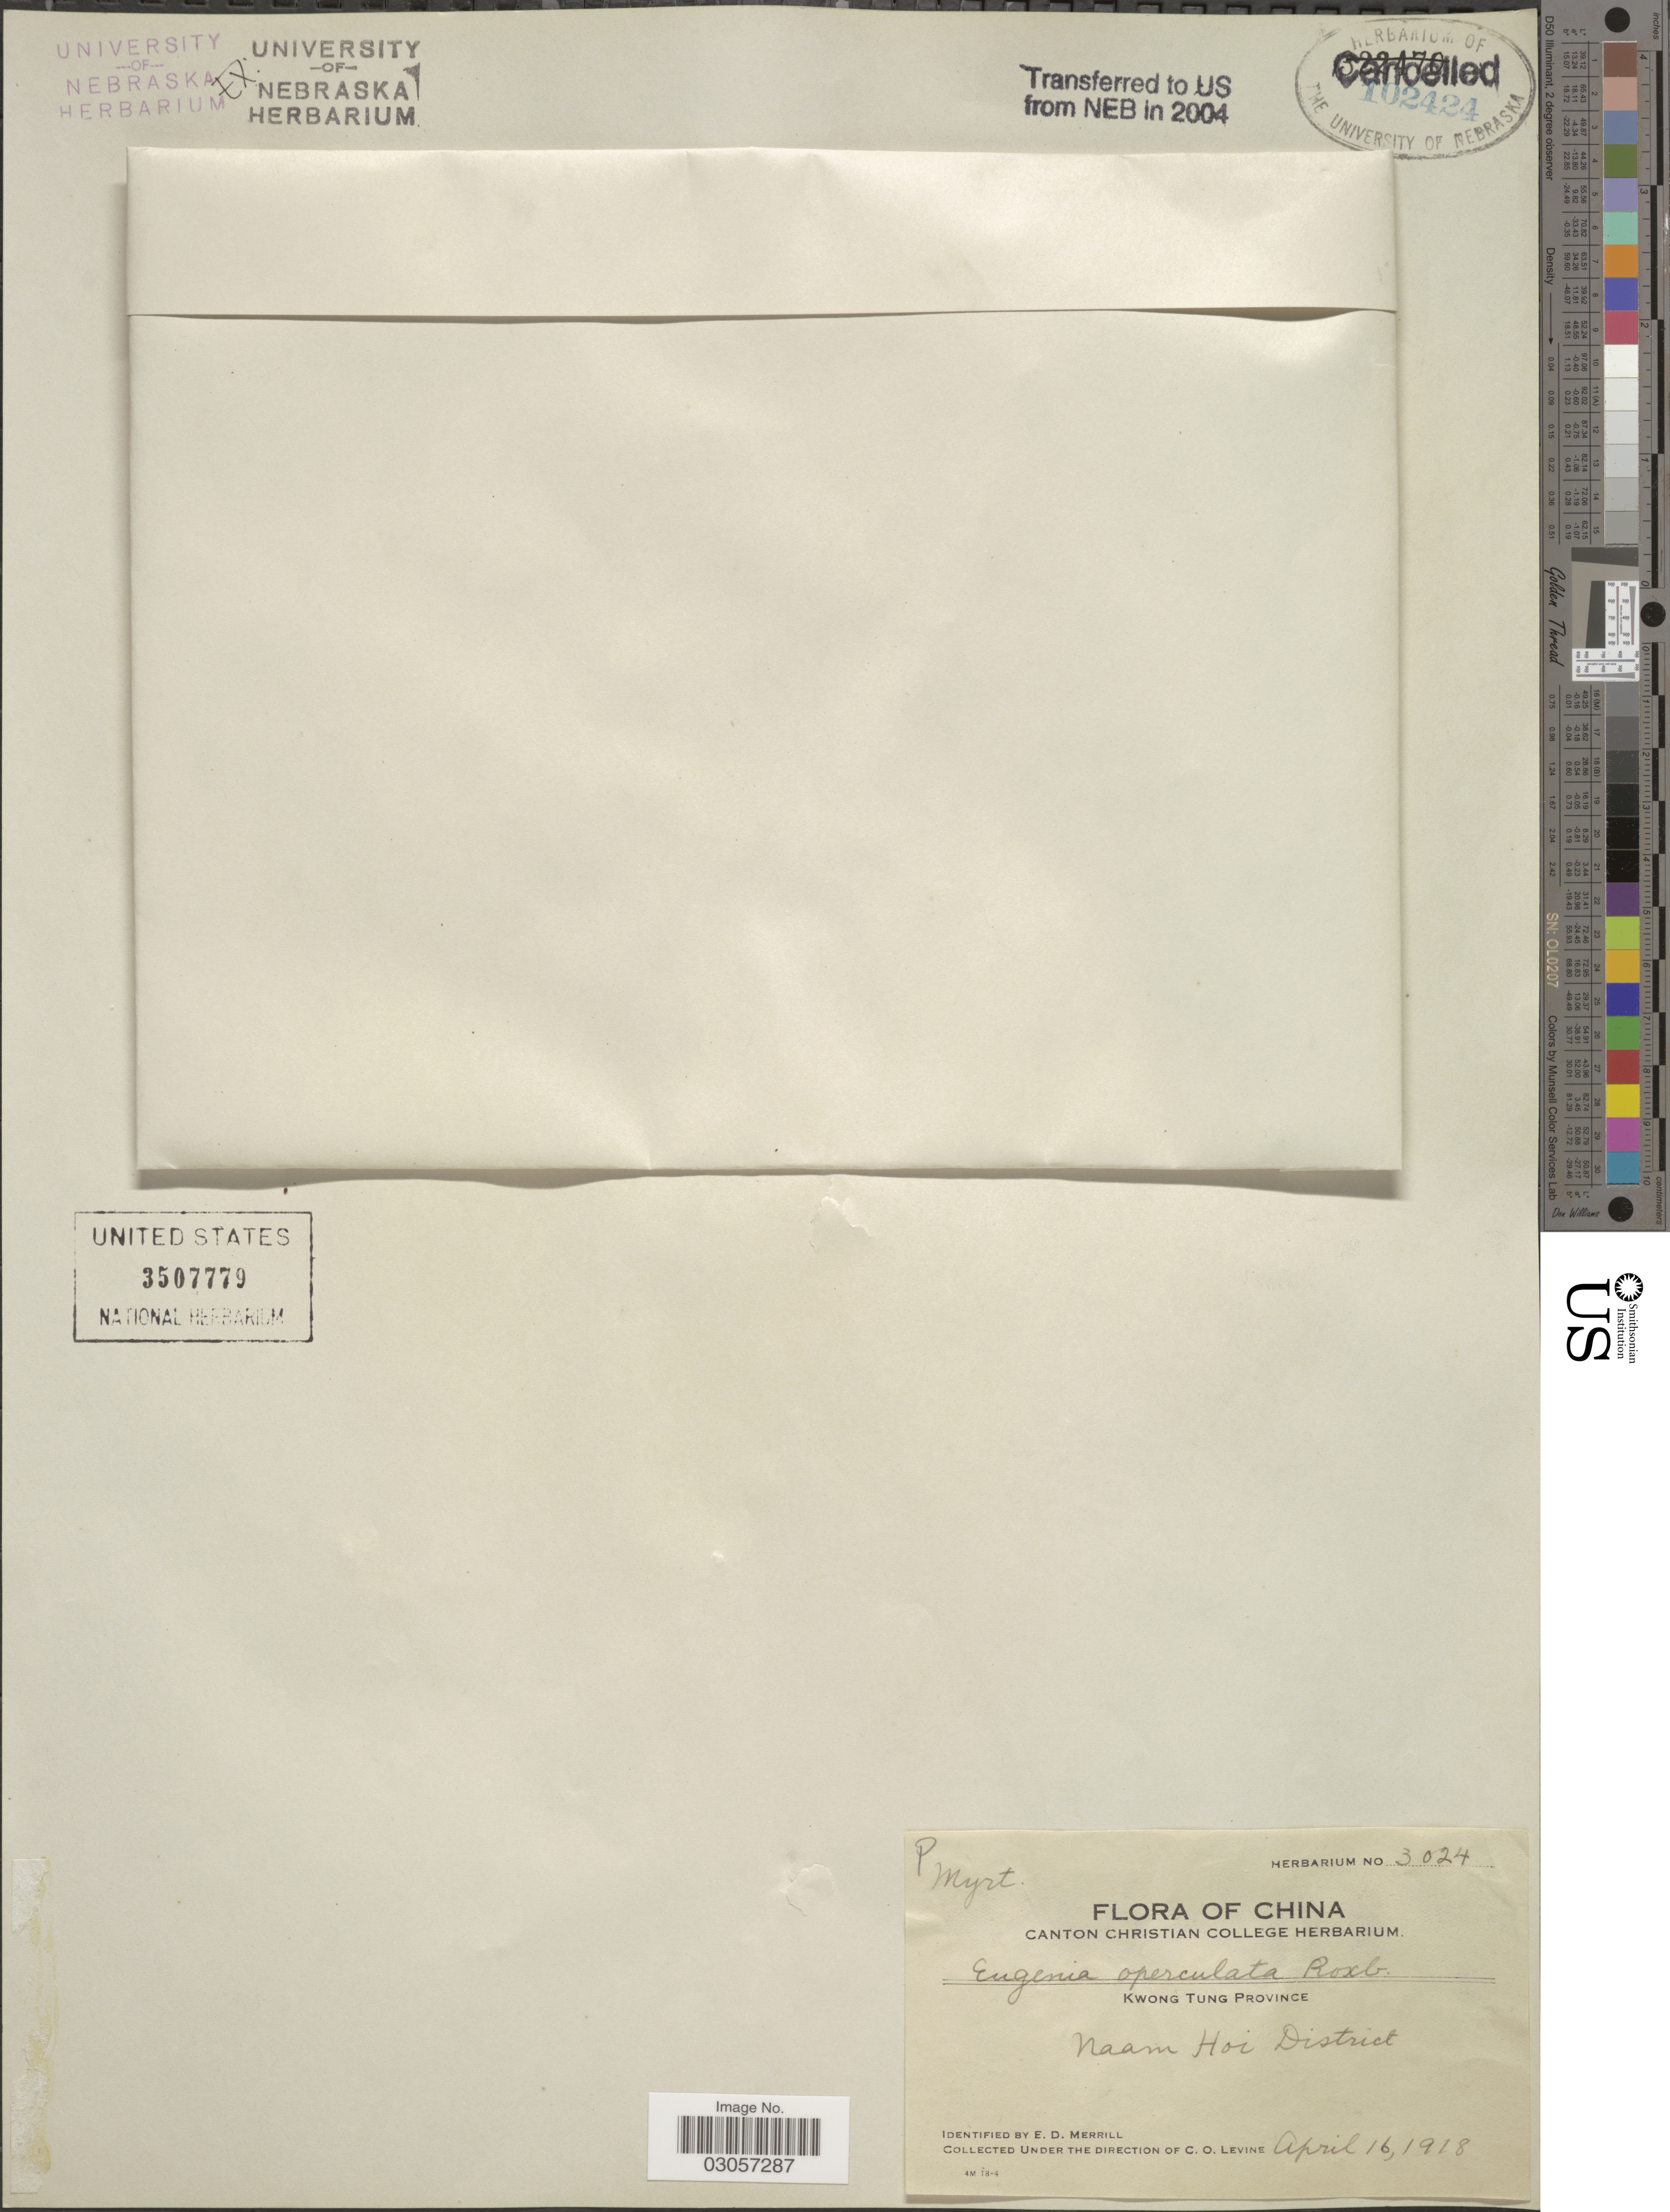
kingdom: Plantae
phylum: Tracheophyta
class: Magnoliopsida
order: Myrtales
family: Myrtaceae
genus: Syzygium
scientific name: Syzygium nervosum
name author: DC.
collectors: C. O. Levine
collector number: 3024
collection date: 1918-04-16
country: China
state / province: Guangdong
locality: Kwong Tung Province, Naam Hoi District.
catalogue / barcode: US 3507779